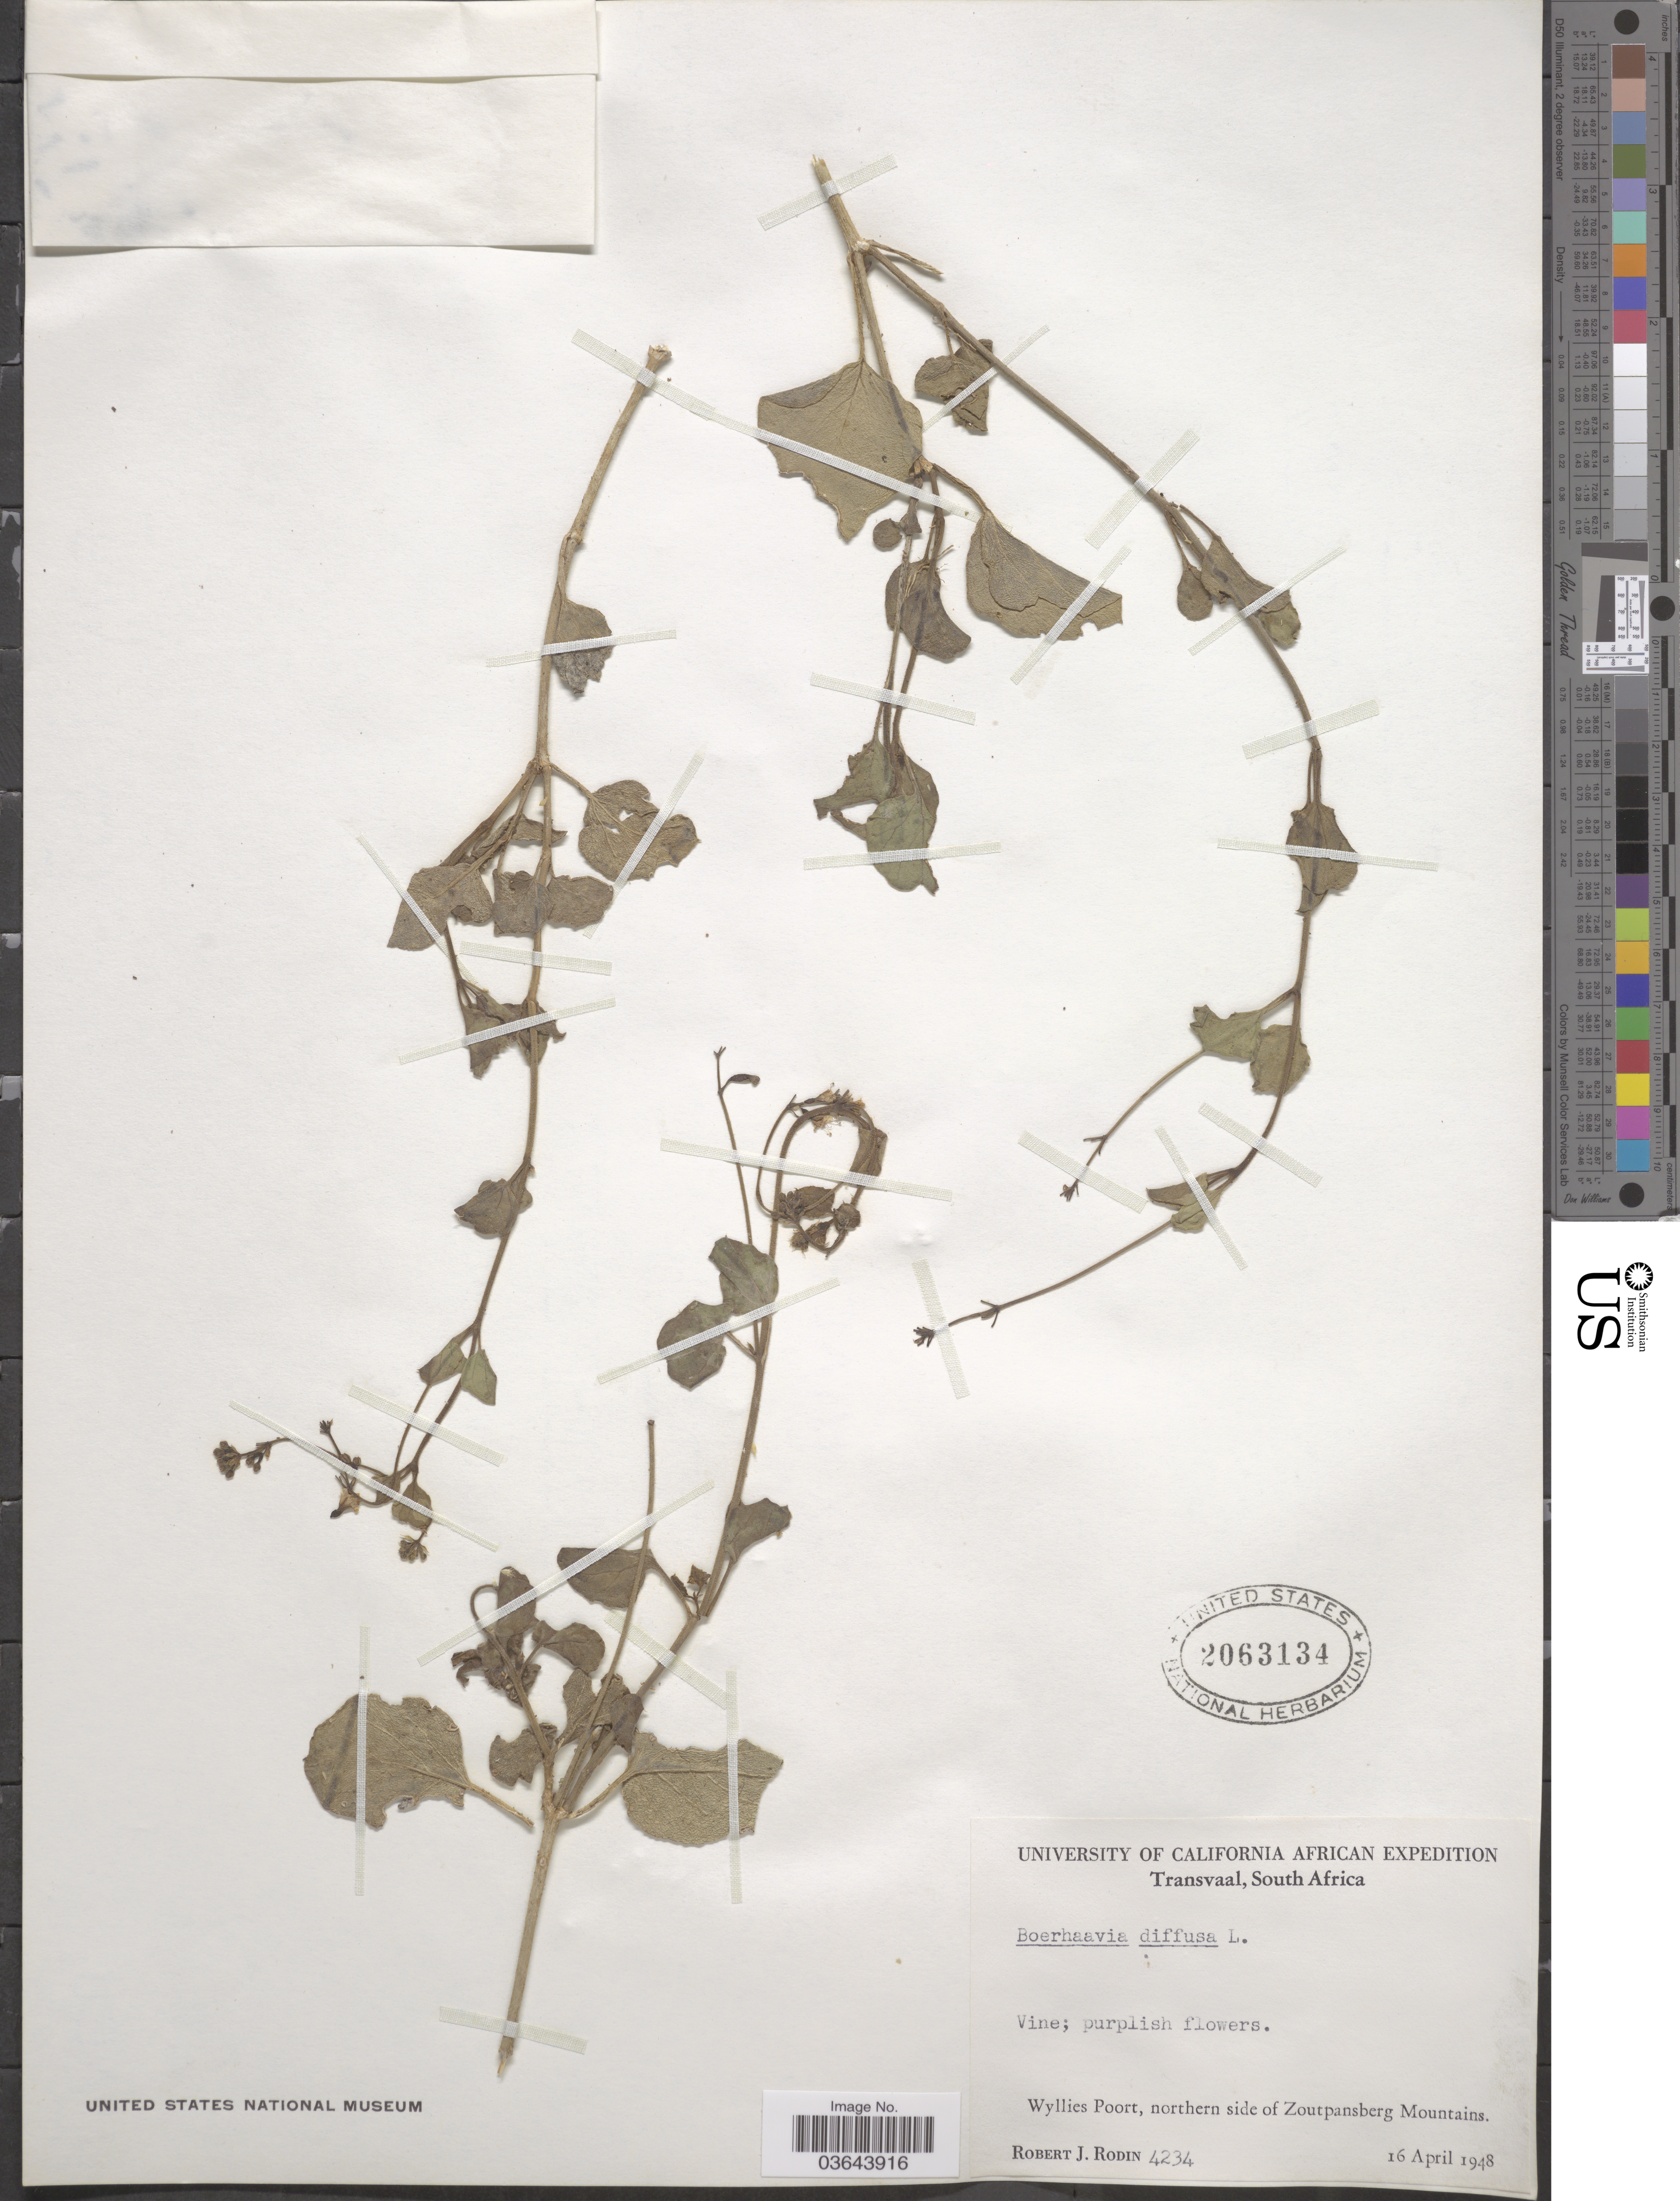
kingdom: Plantae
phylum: Tracheophyta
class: Magnoliopsida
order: Caryophyllales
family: Nyctaginaceae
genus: Boerhavia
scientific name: Boerhavia diffusa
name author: L.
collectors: R. J. Rodin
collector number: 4234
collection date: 1948-04-16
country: South Africa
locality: Transvaal. Wyllies Poort, northern side of Zoutpansberg Mountains.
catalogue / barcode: US 2063134